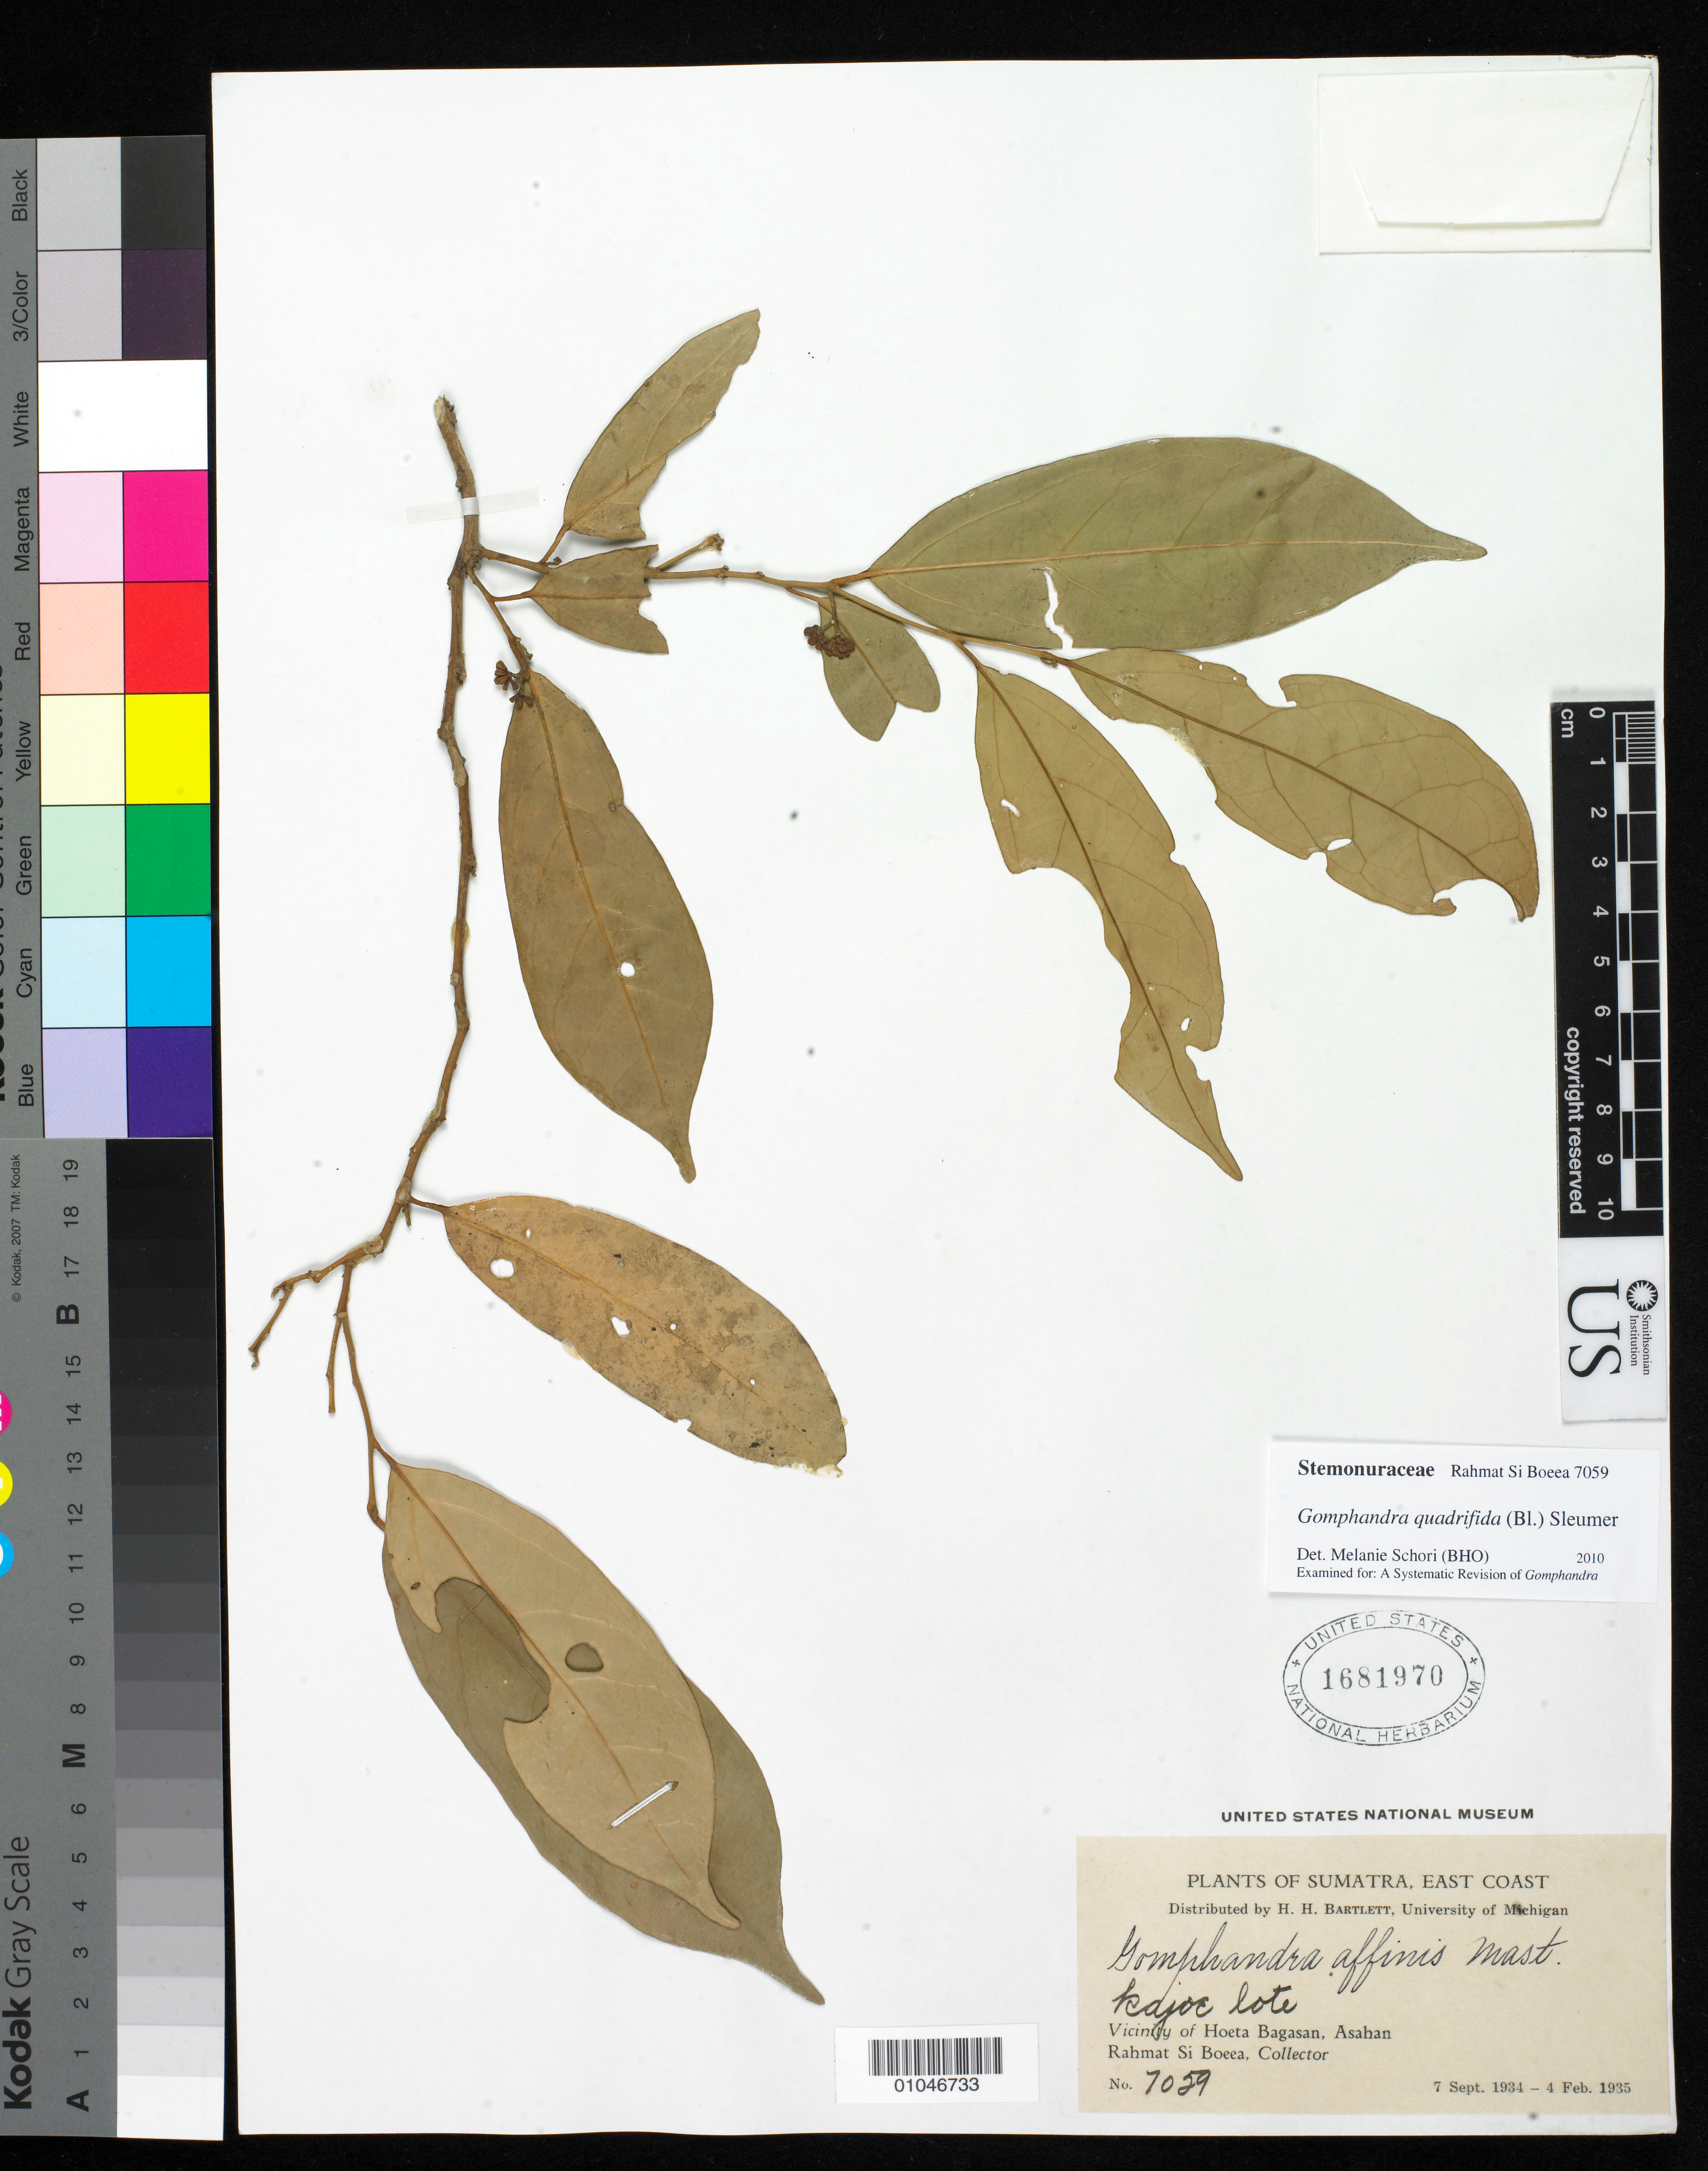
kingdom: Plantae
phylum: Tracheophyta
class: Magnoliopsida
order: Cardiopteridales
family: Stemonuraceae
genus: Gomphandra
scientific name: Gomphandra quadrifida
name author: (Blume) Sleumer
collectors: Rahmat Si Boeea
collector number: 7059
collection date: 1934-09-07/1935-02-04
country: Indonesia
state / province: Sumatra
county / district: Aceh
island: Sumatra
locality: (East Coast) Vicinity of Hoeta Bagasan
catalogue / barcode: US 1681970